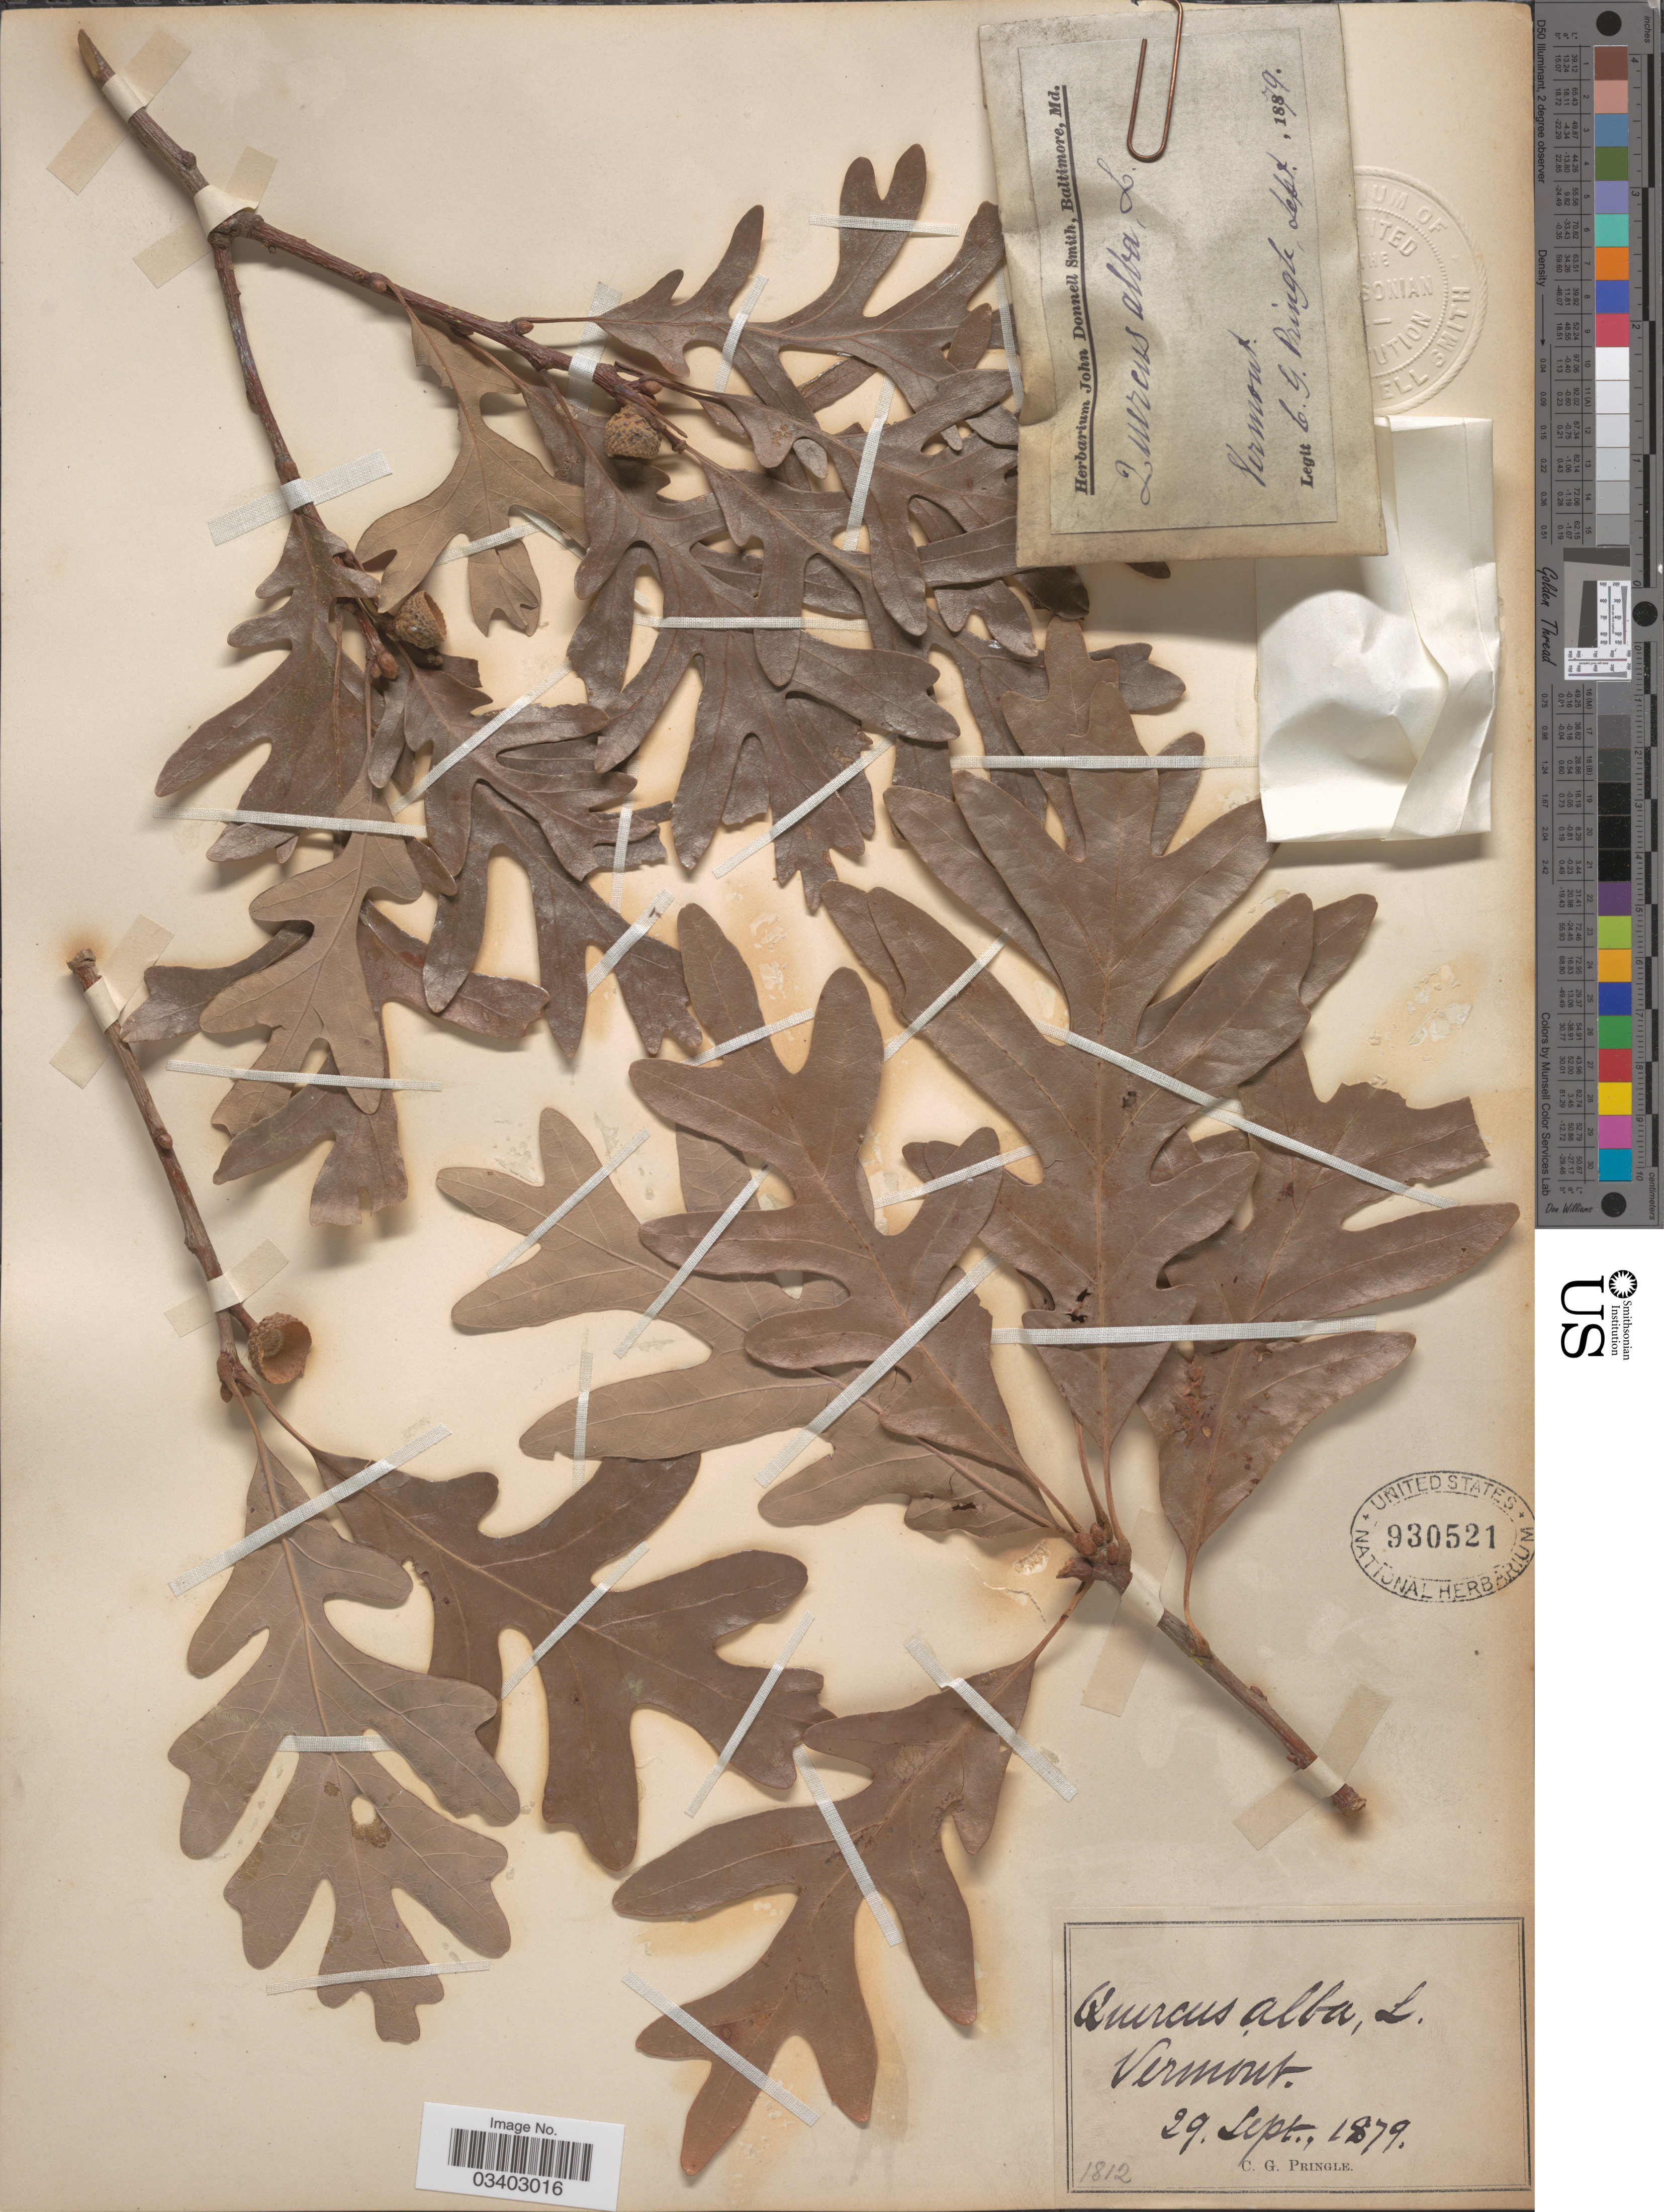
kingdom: Plantae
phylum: Tracheophyta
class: Magnoliopsida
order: Fagales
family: Fagaceae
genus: Quercus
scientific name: Quercus alba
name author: L.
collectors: C. G. Pringle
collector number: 1812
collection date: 1879-09-29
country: United States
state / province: Vermont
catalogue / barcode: US 930521